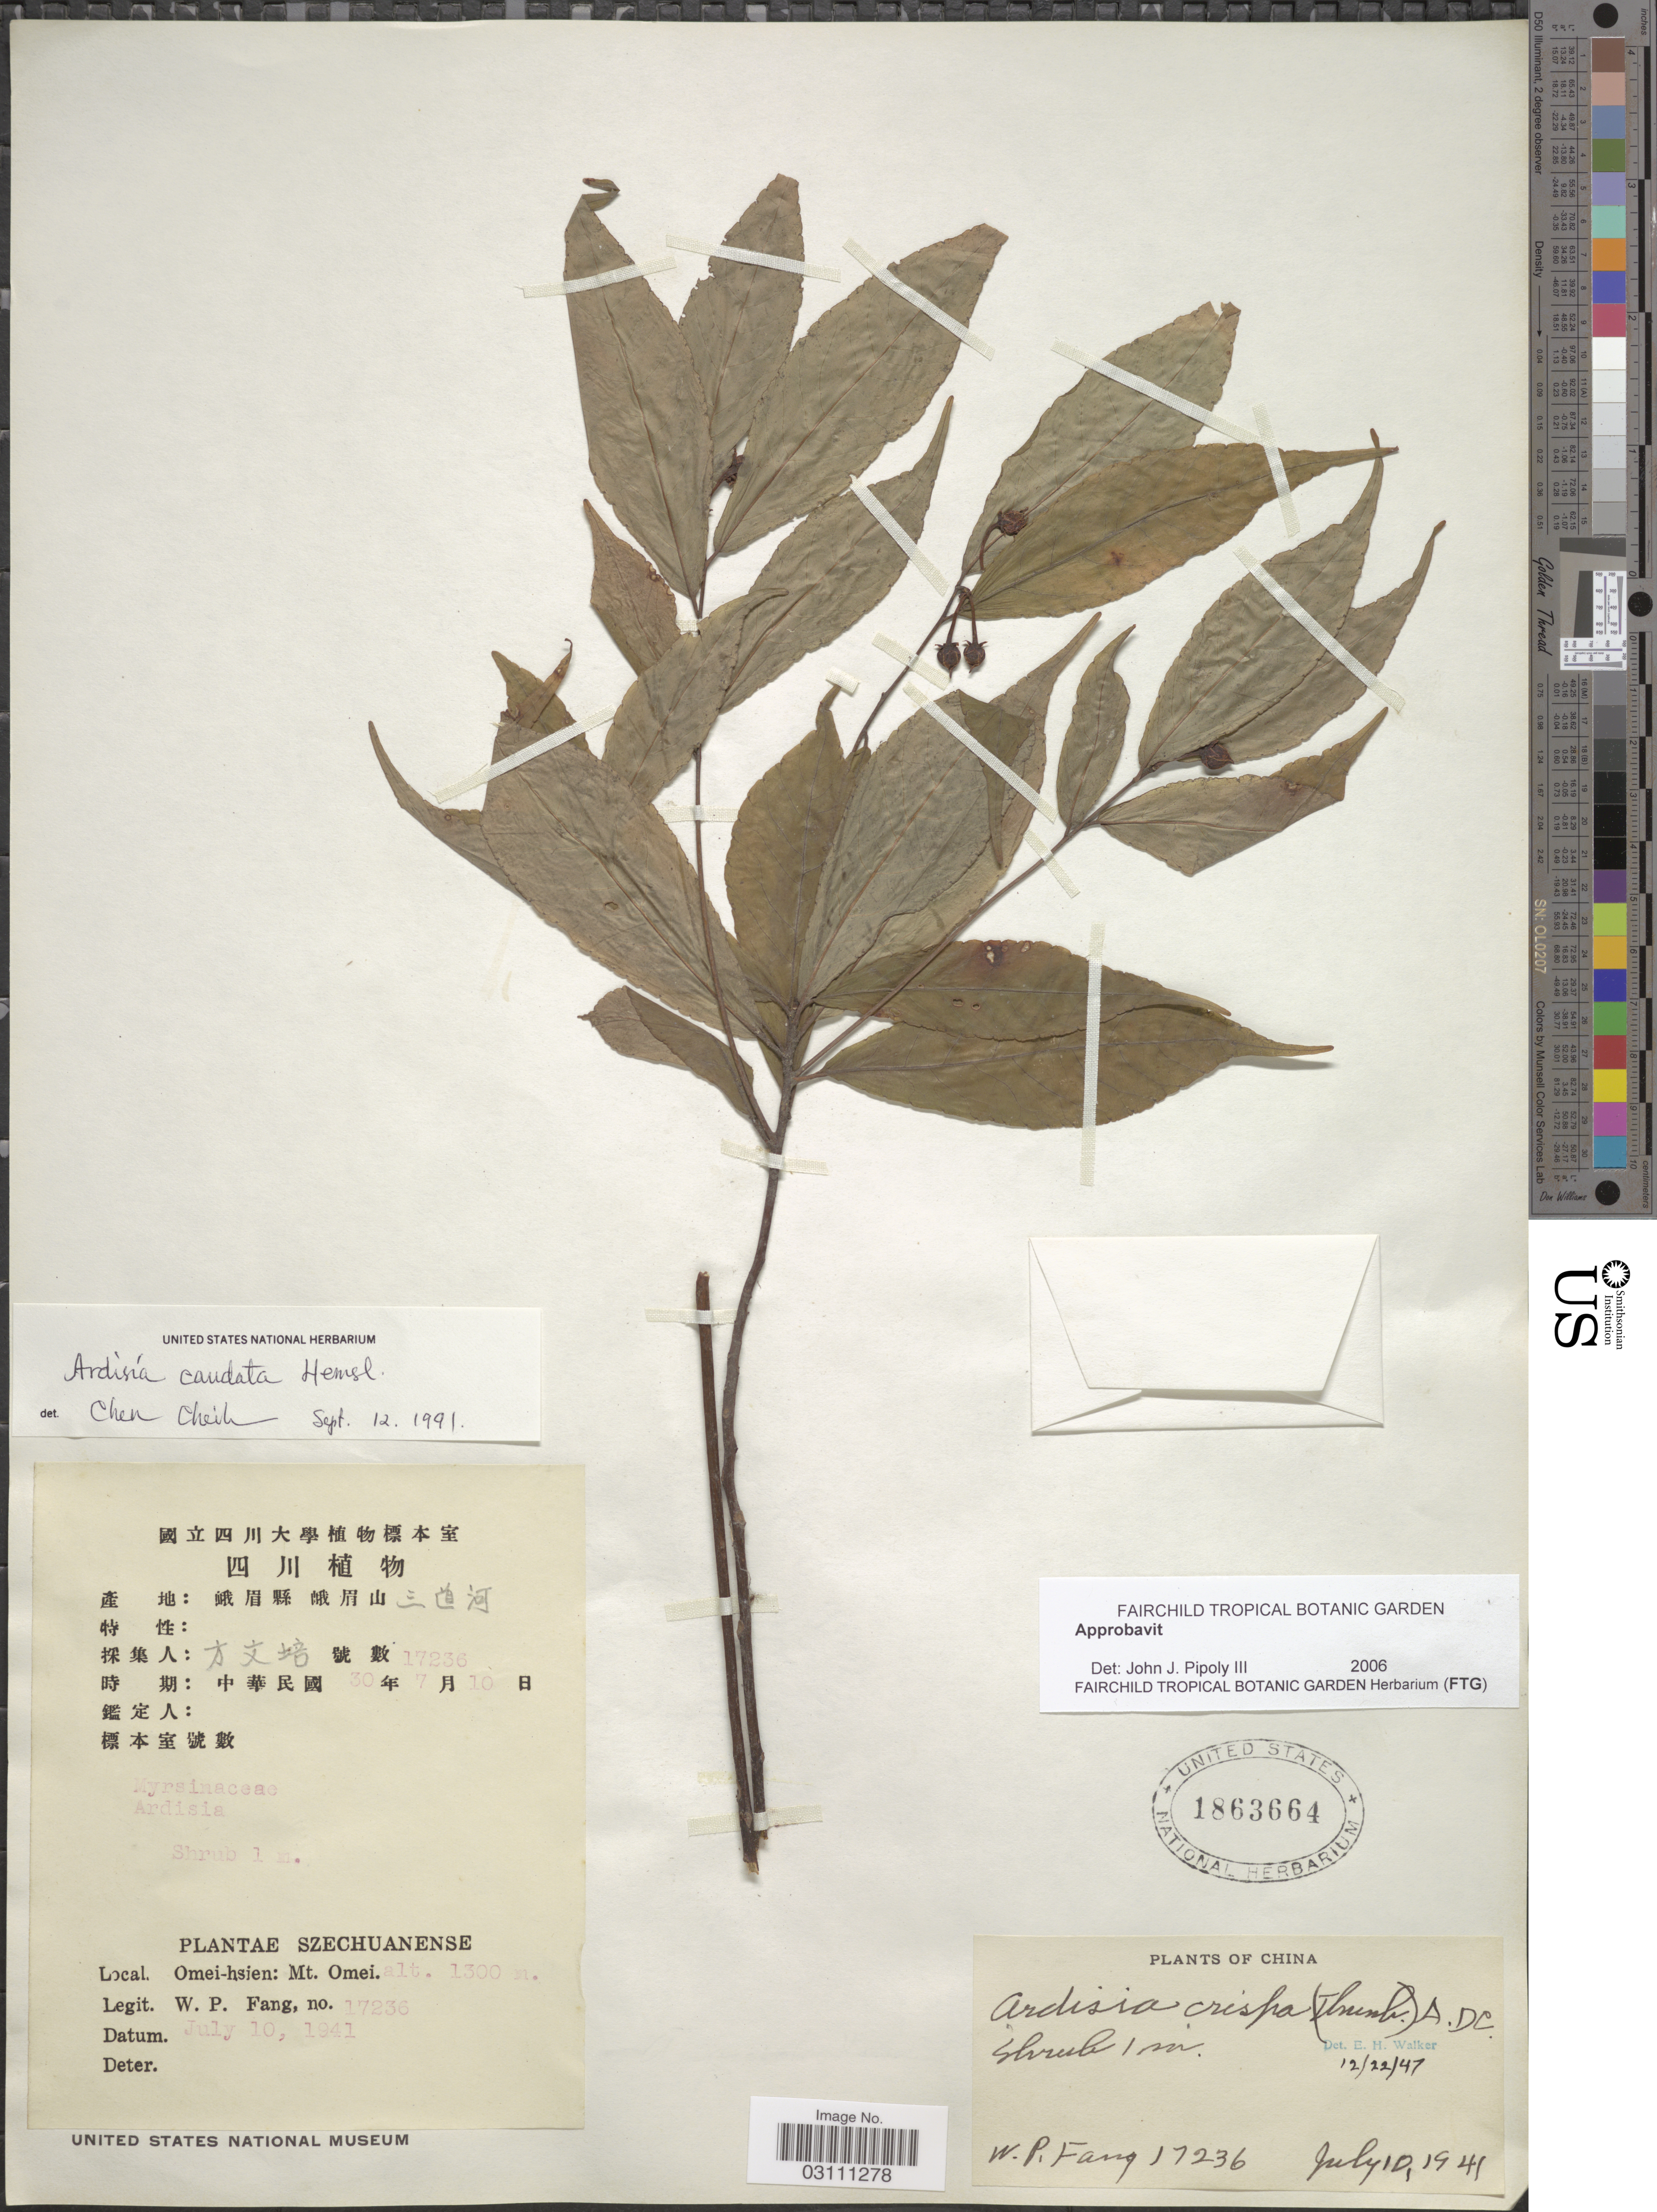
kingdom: Plantae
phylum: Tracheophyta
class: Magnoliopsida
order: Ericales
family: Primulaceae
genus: Ardisia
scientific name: Ardisia crenata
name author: Sims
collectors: W. P. Fang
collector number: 17236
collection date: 1941-07-10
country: China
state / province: Sichuan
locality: Szechuanenses. Omei-hsien: Mt. Omei.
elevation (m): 1300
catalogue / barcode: US 1863664